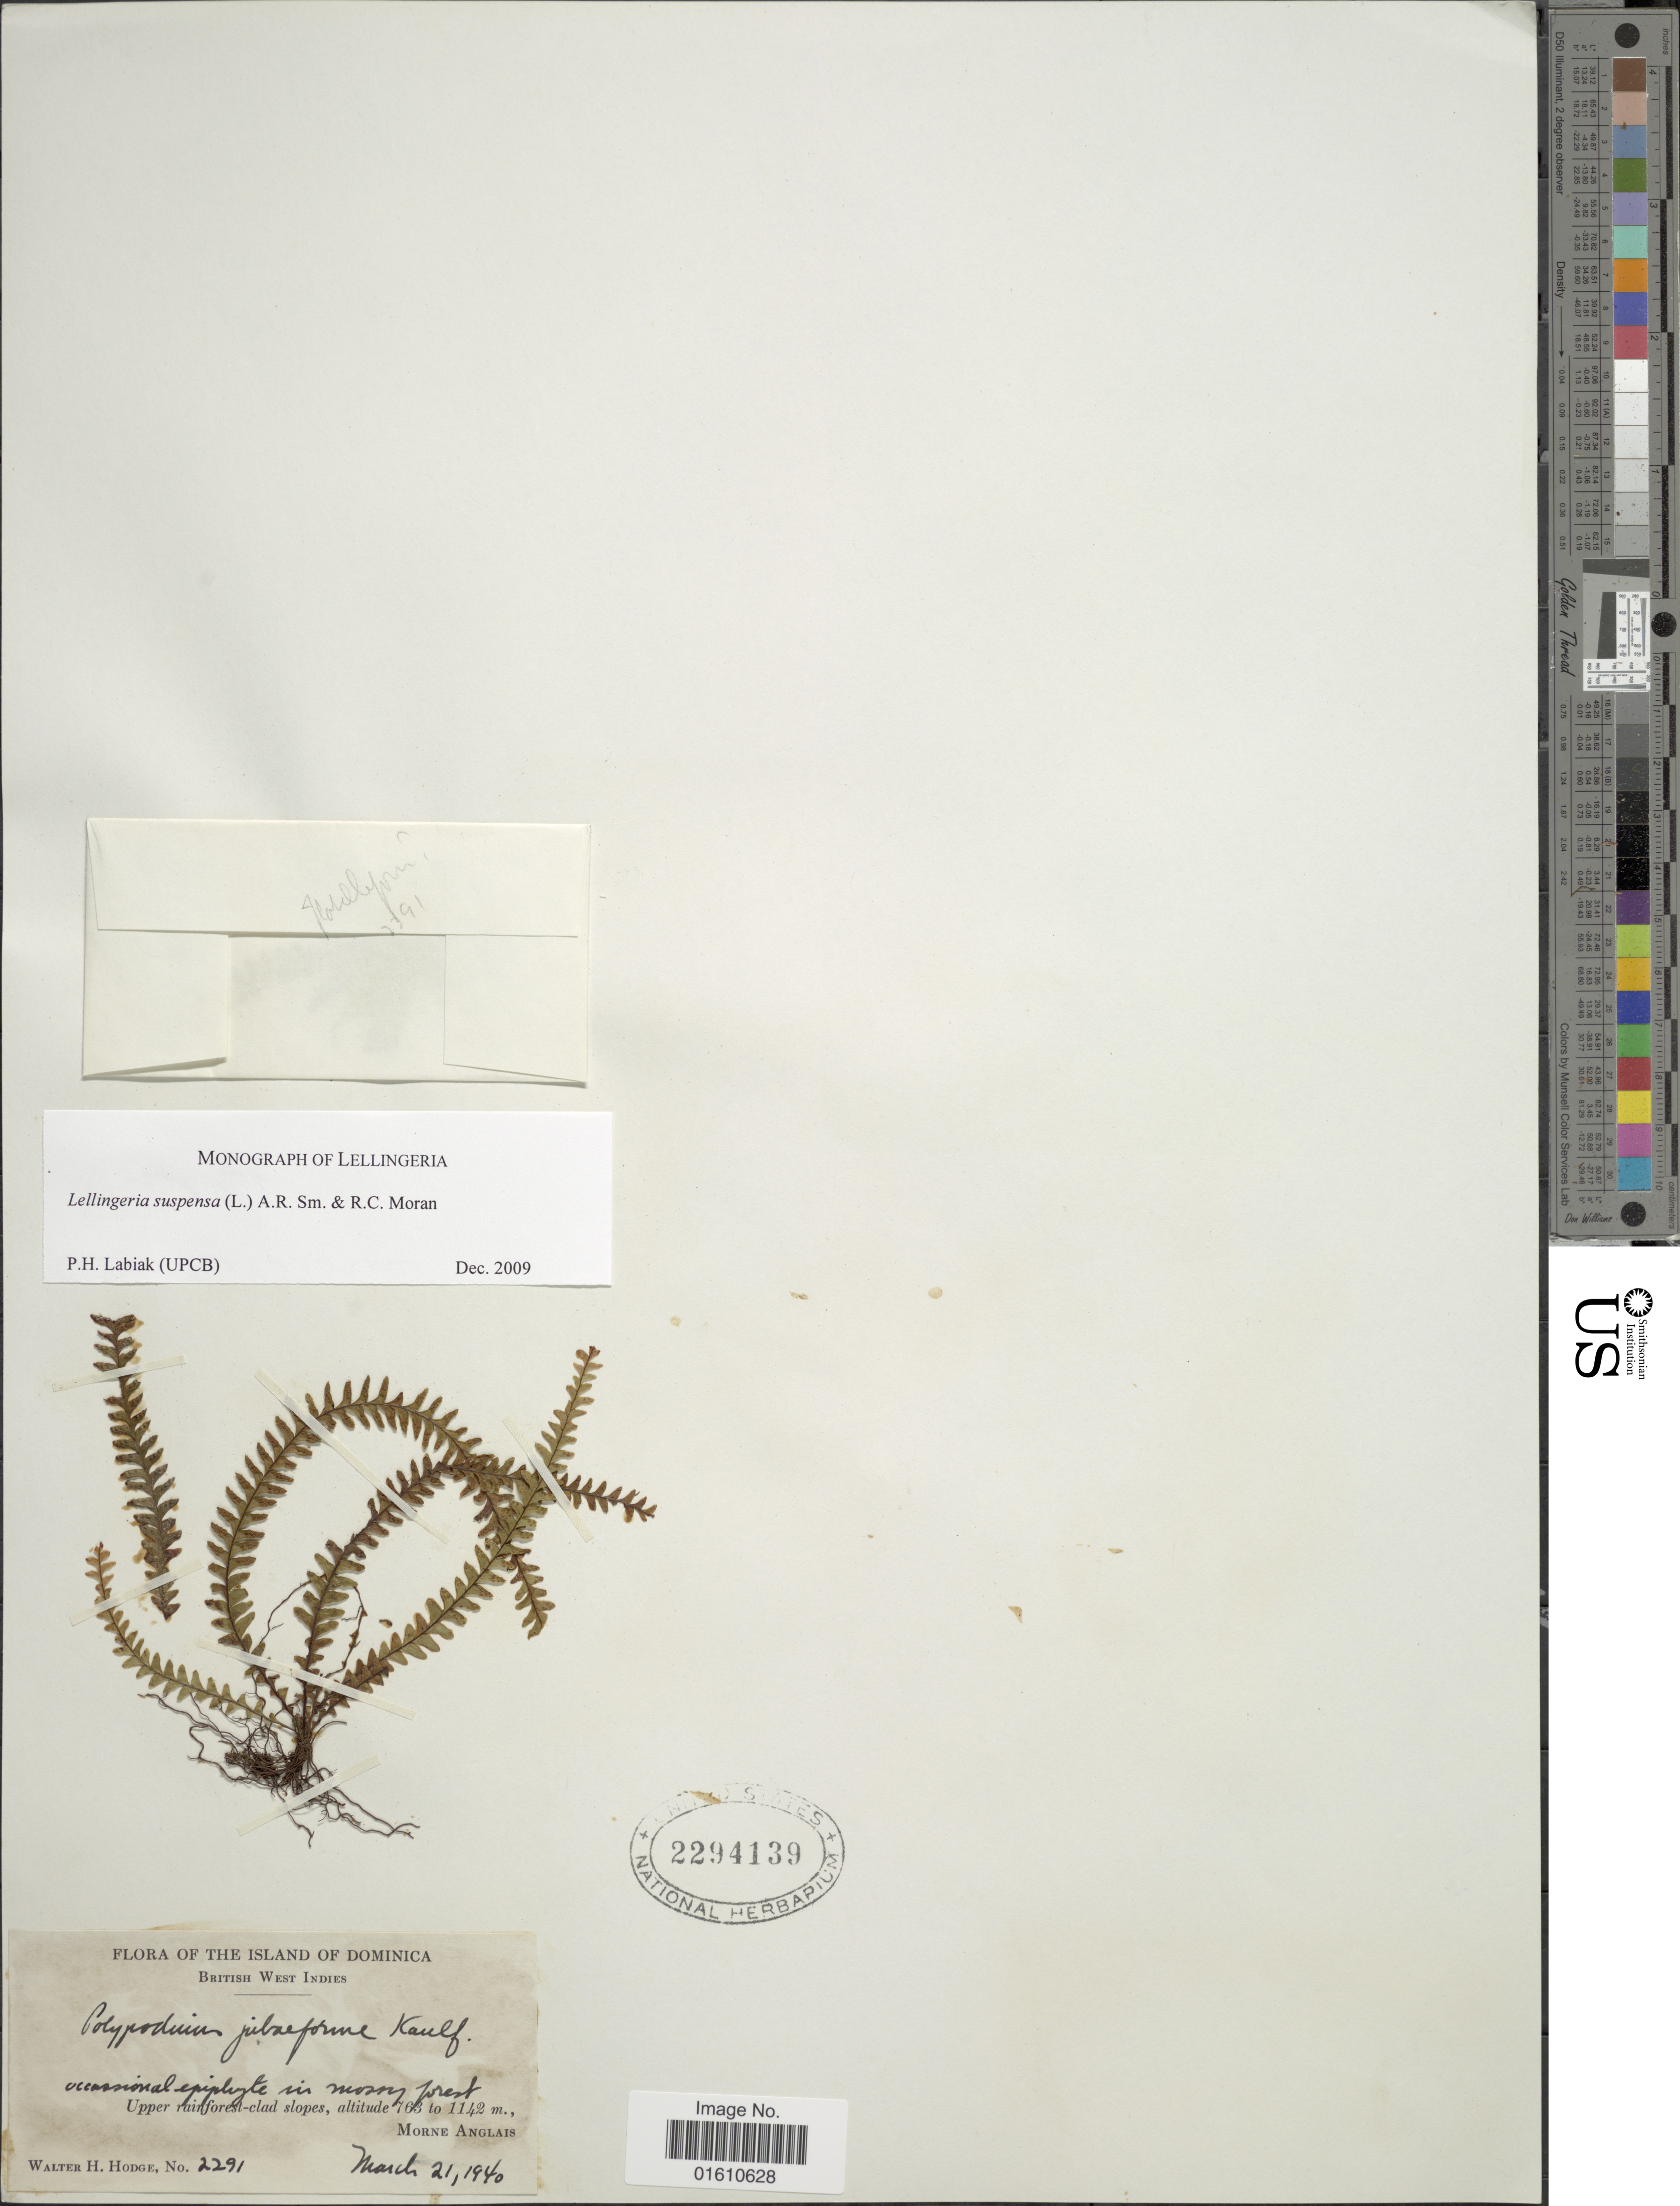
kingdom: Plantae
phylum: Tracheophyta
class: Polypodiopsida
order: Polypodiales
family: Polypodiaceae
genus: Lellingeria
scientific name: Lellingeria suspensa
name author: (L.) A.R. Sm. & R.C. Moran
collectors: W. Hodge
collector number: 2291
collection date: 1940-03-21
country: Dominica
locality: Island of Dominica, British West Indies, Upper rainforest-clad slopes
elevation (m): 763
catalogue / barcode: US 2294139